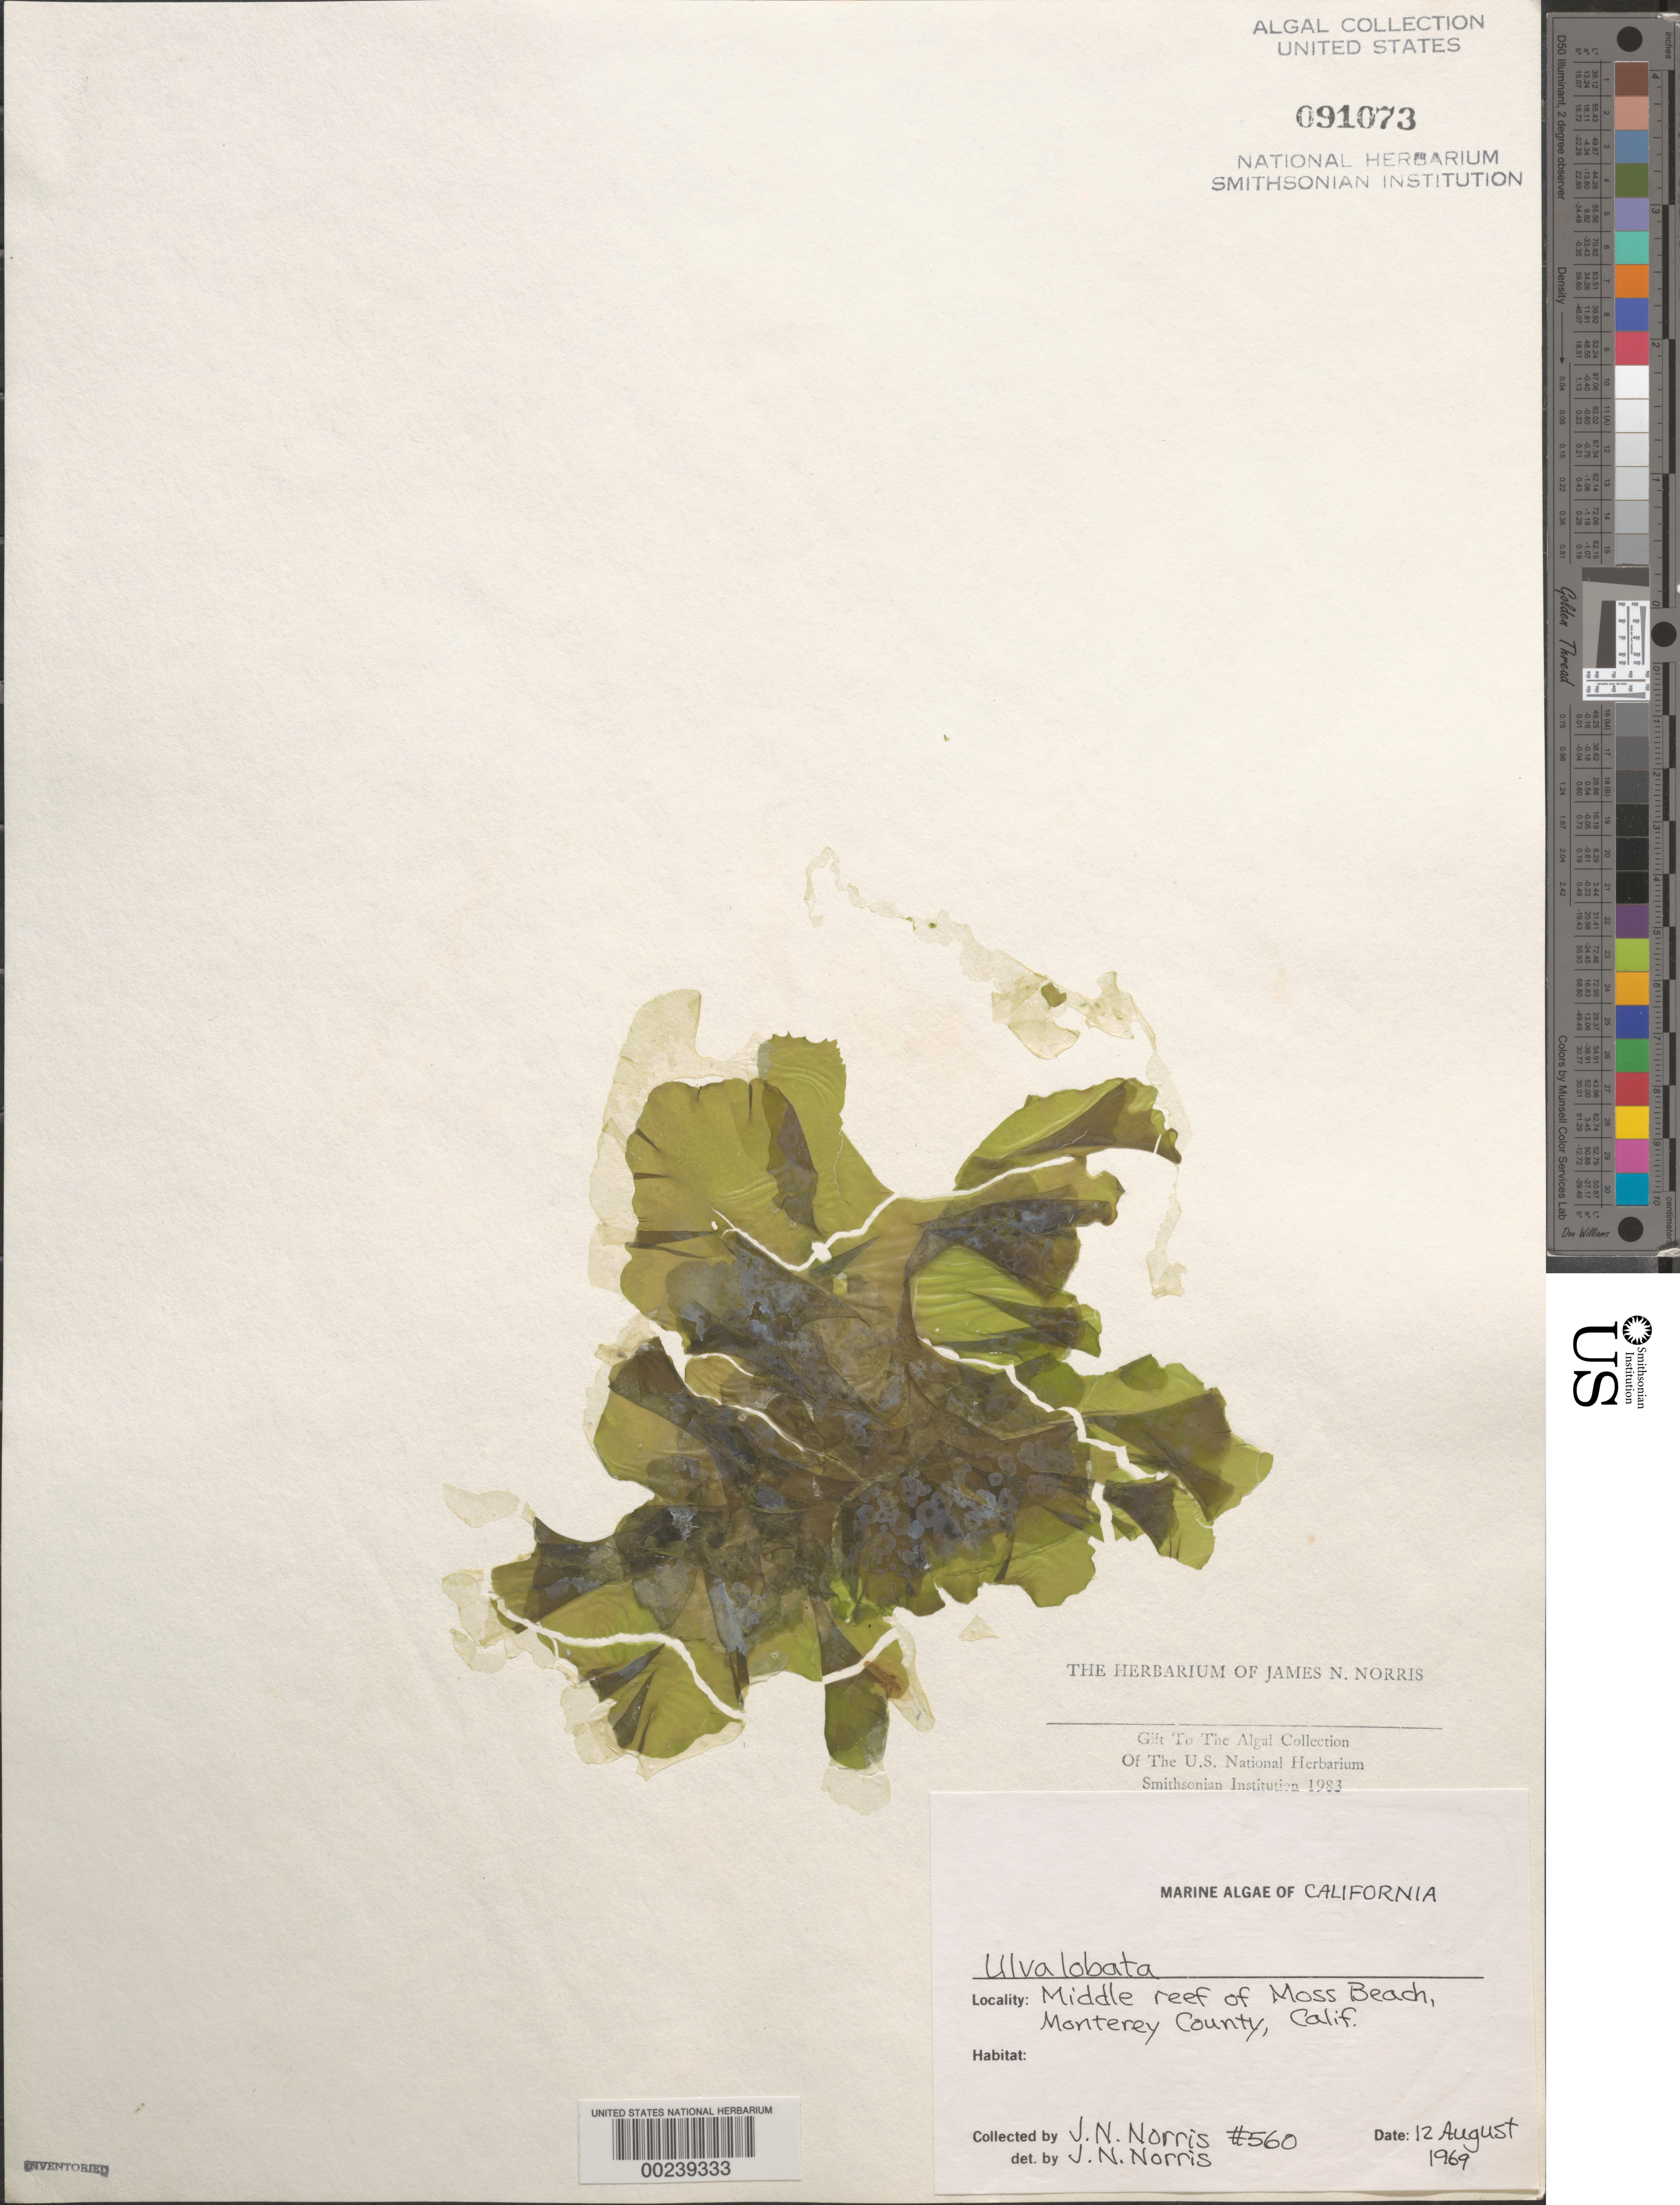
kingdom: Plantae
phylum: Chlorophyta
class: Ulvophyceae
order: Ulvales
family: Ulvaceae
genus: Ulva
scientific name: Ulva lactuca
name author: L.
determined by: Algae name updating Project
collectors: J. N. Norris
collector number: JN-560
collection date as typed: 12 Aug 1969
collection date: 1969-08-12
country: United States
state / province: California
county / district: Monterey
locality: Middle Reef of Moss Beach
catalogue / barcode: US 91073